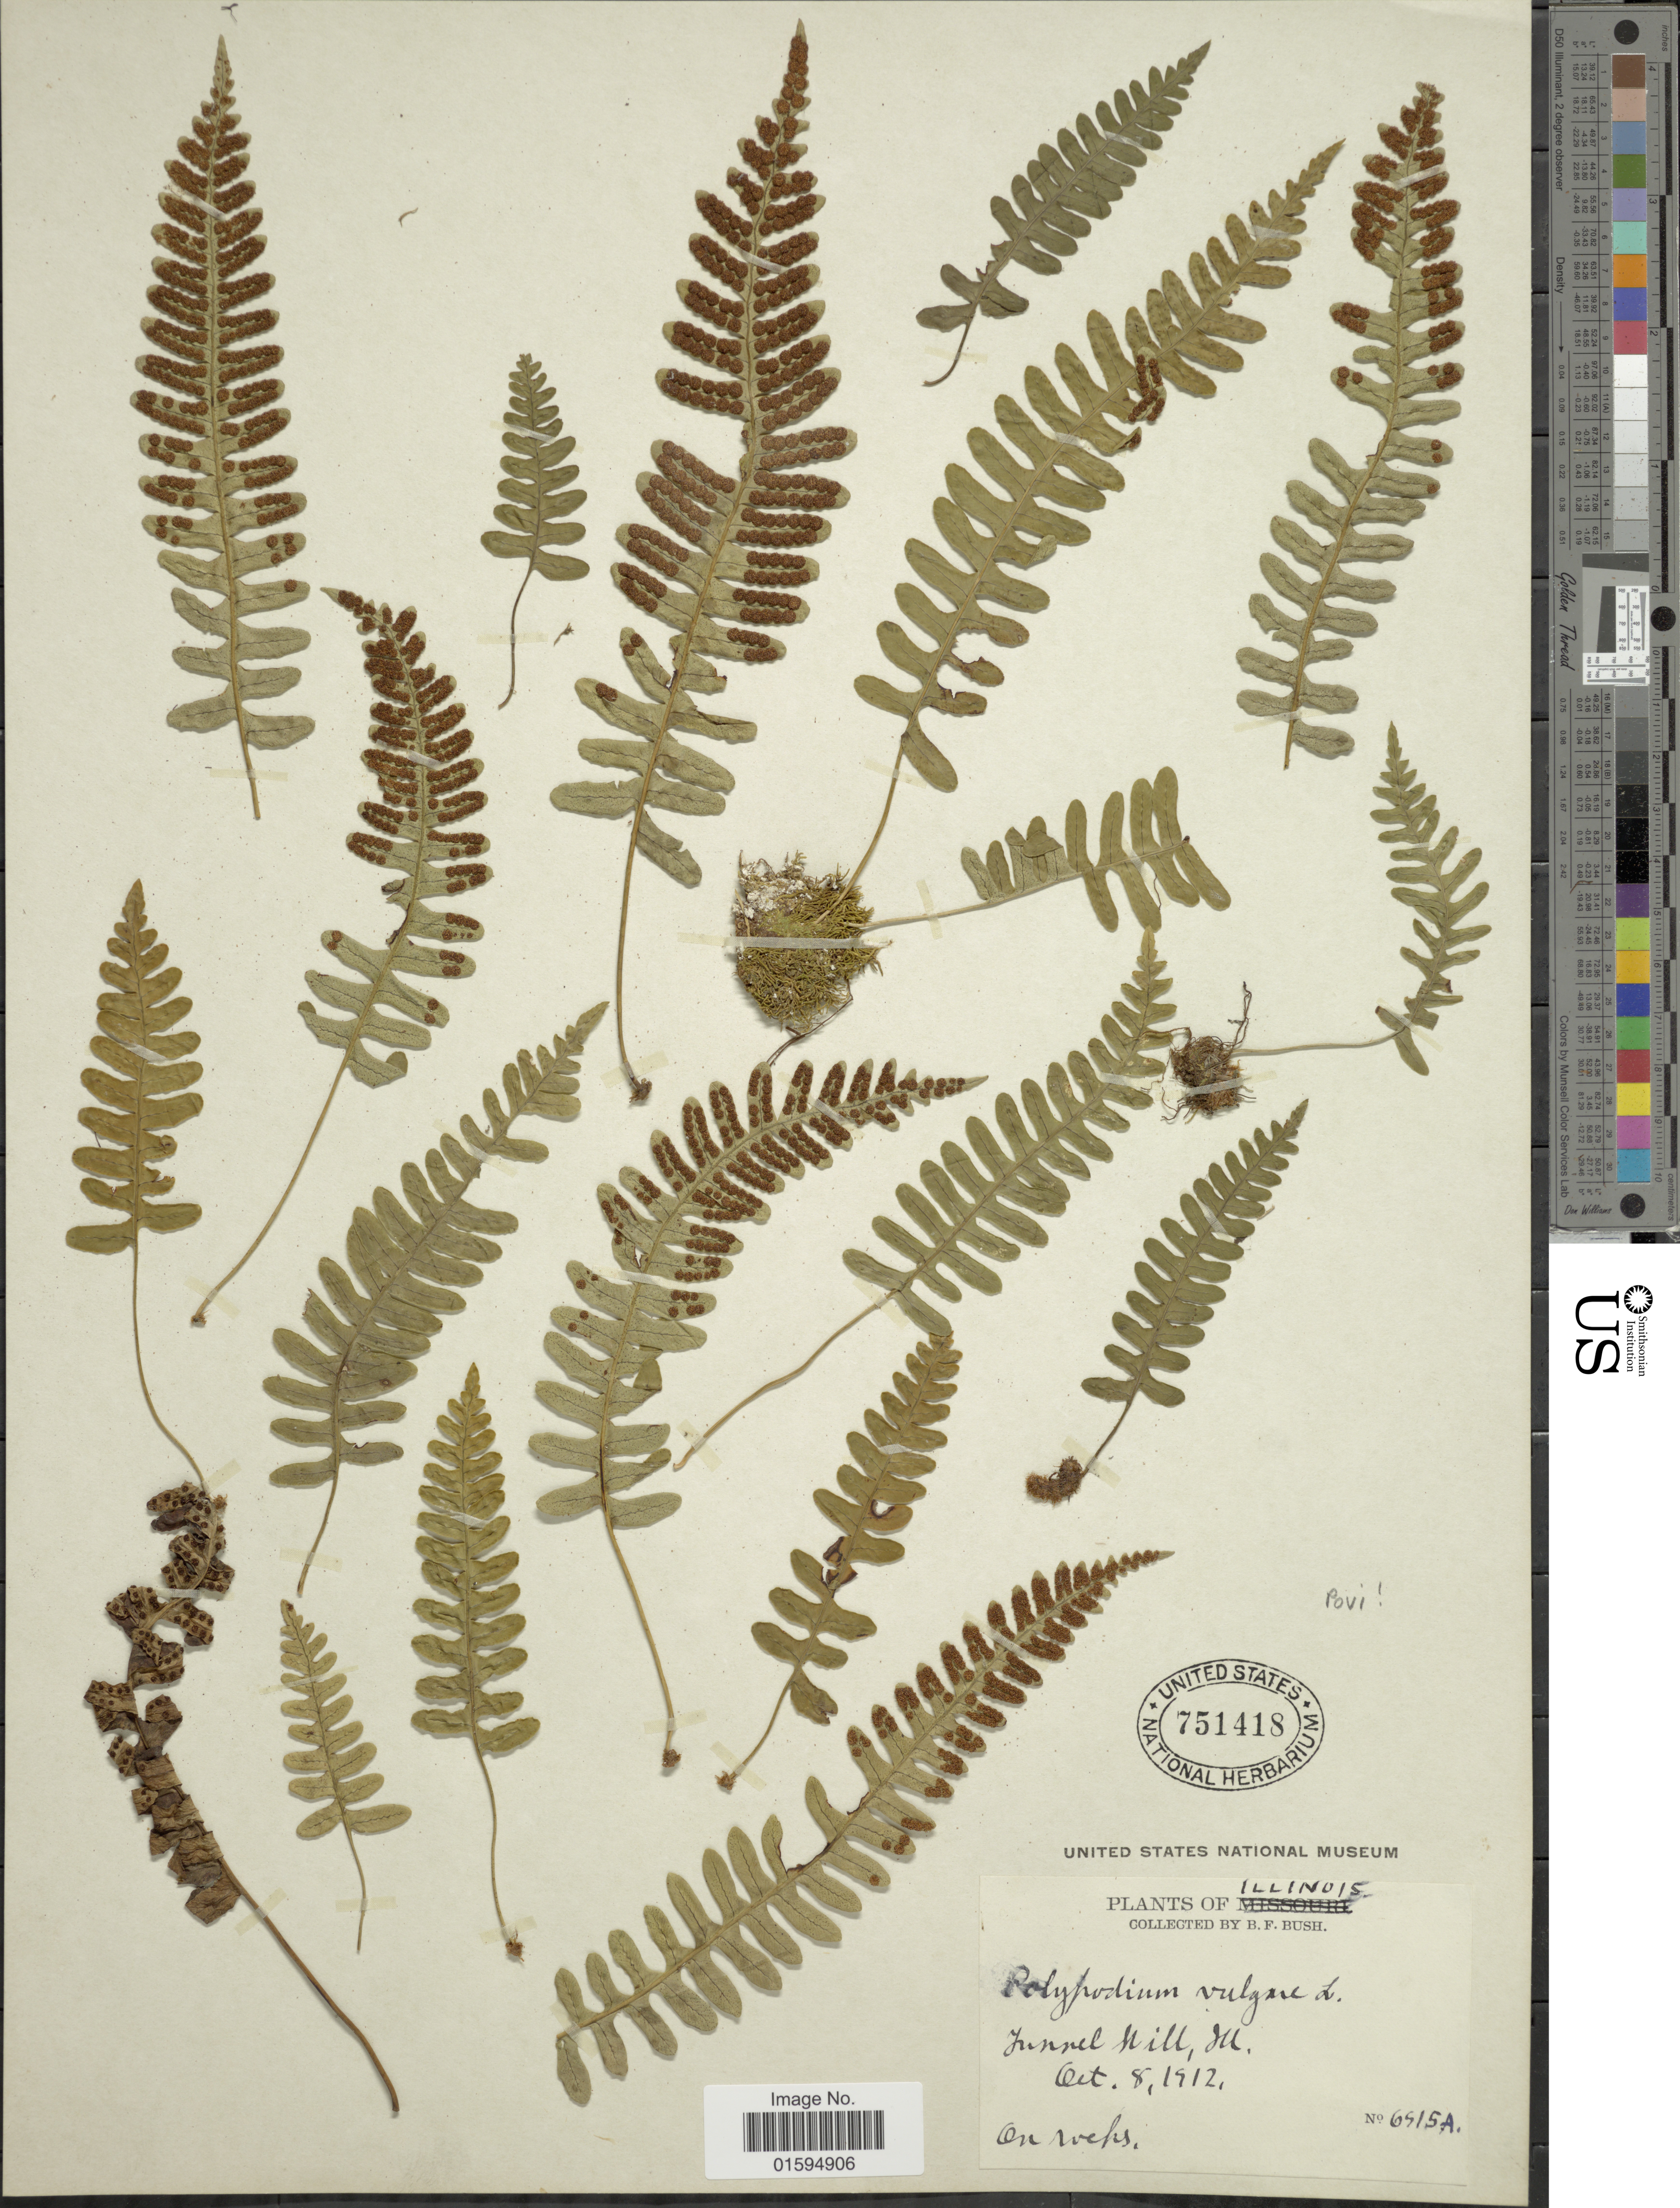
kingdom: Plantae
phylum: Tracheophyta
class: Polypodiopsida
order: Polypodiales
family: Polypodiaceae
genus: Polypodium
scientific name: Polypodium virginianum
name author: L.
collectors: B. F. Bush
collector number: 6915 A*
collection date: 1912-10-08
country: United States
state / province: Illinois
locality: Tunnel Hill.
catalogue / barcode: US 751418